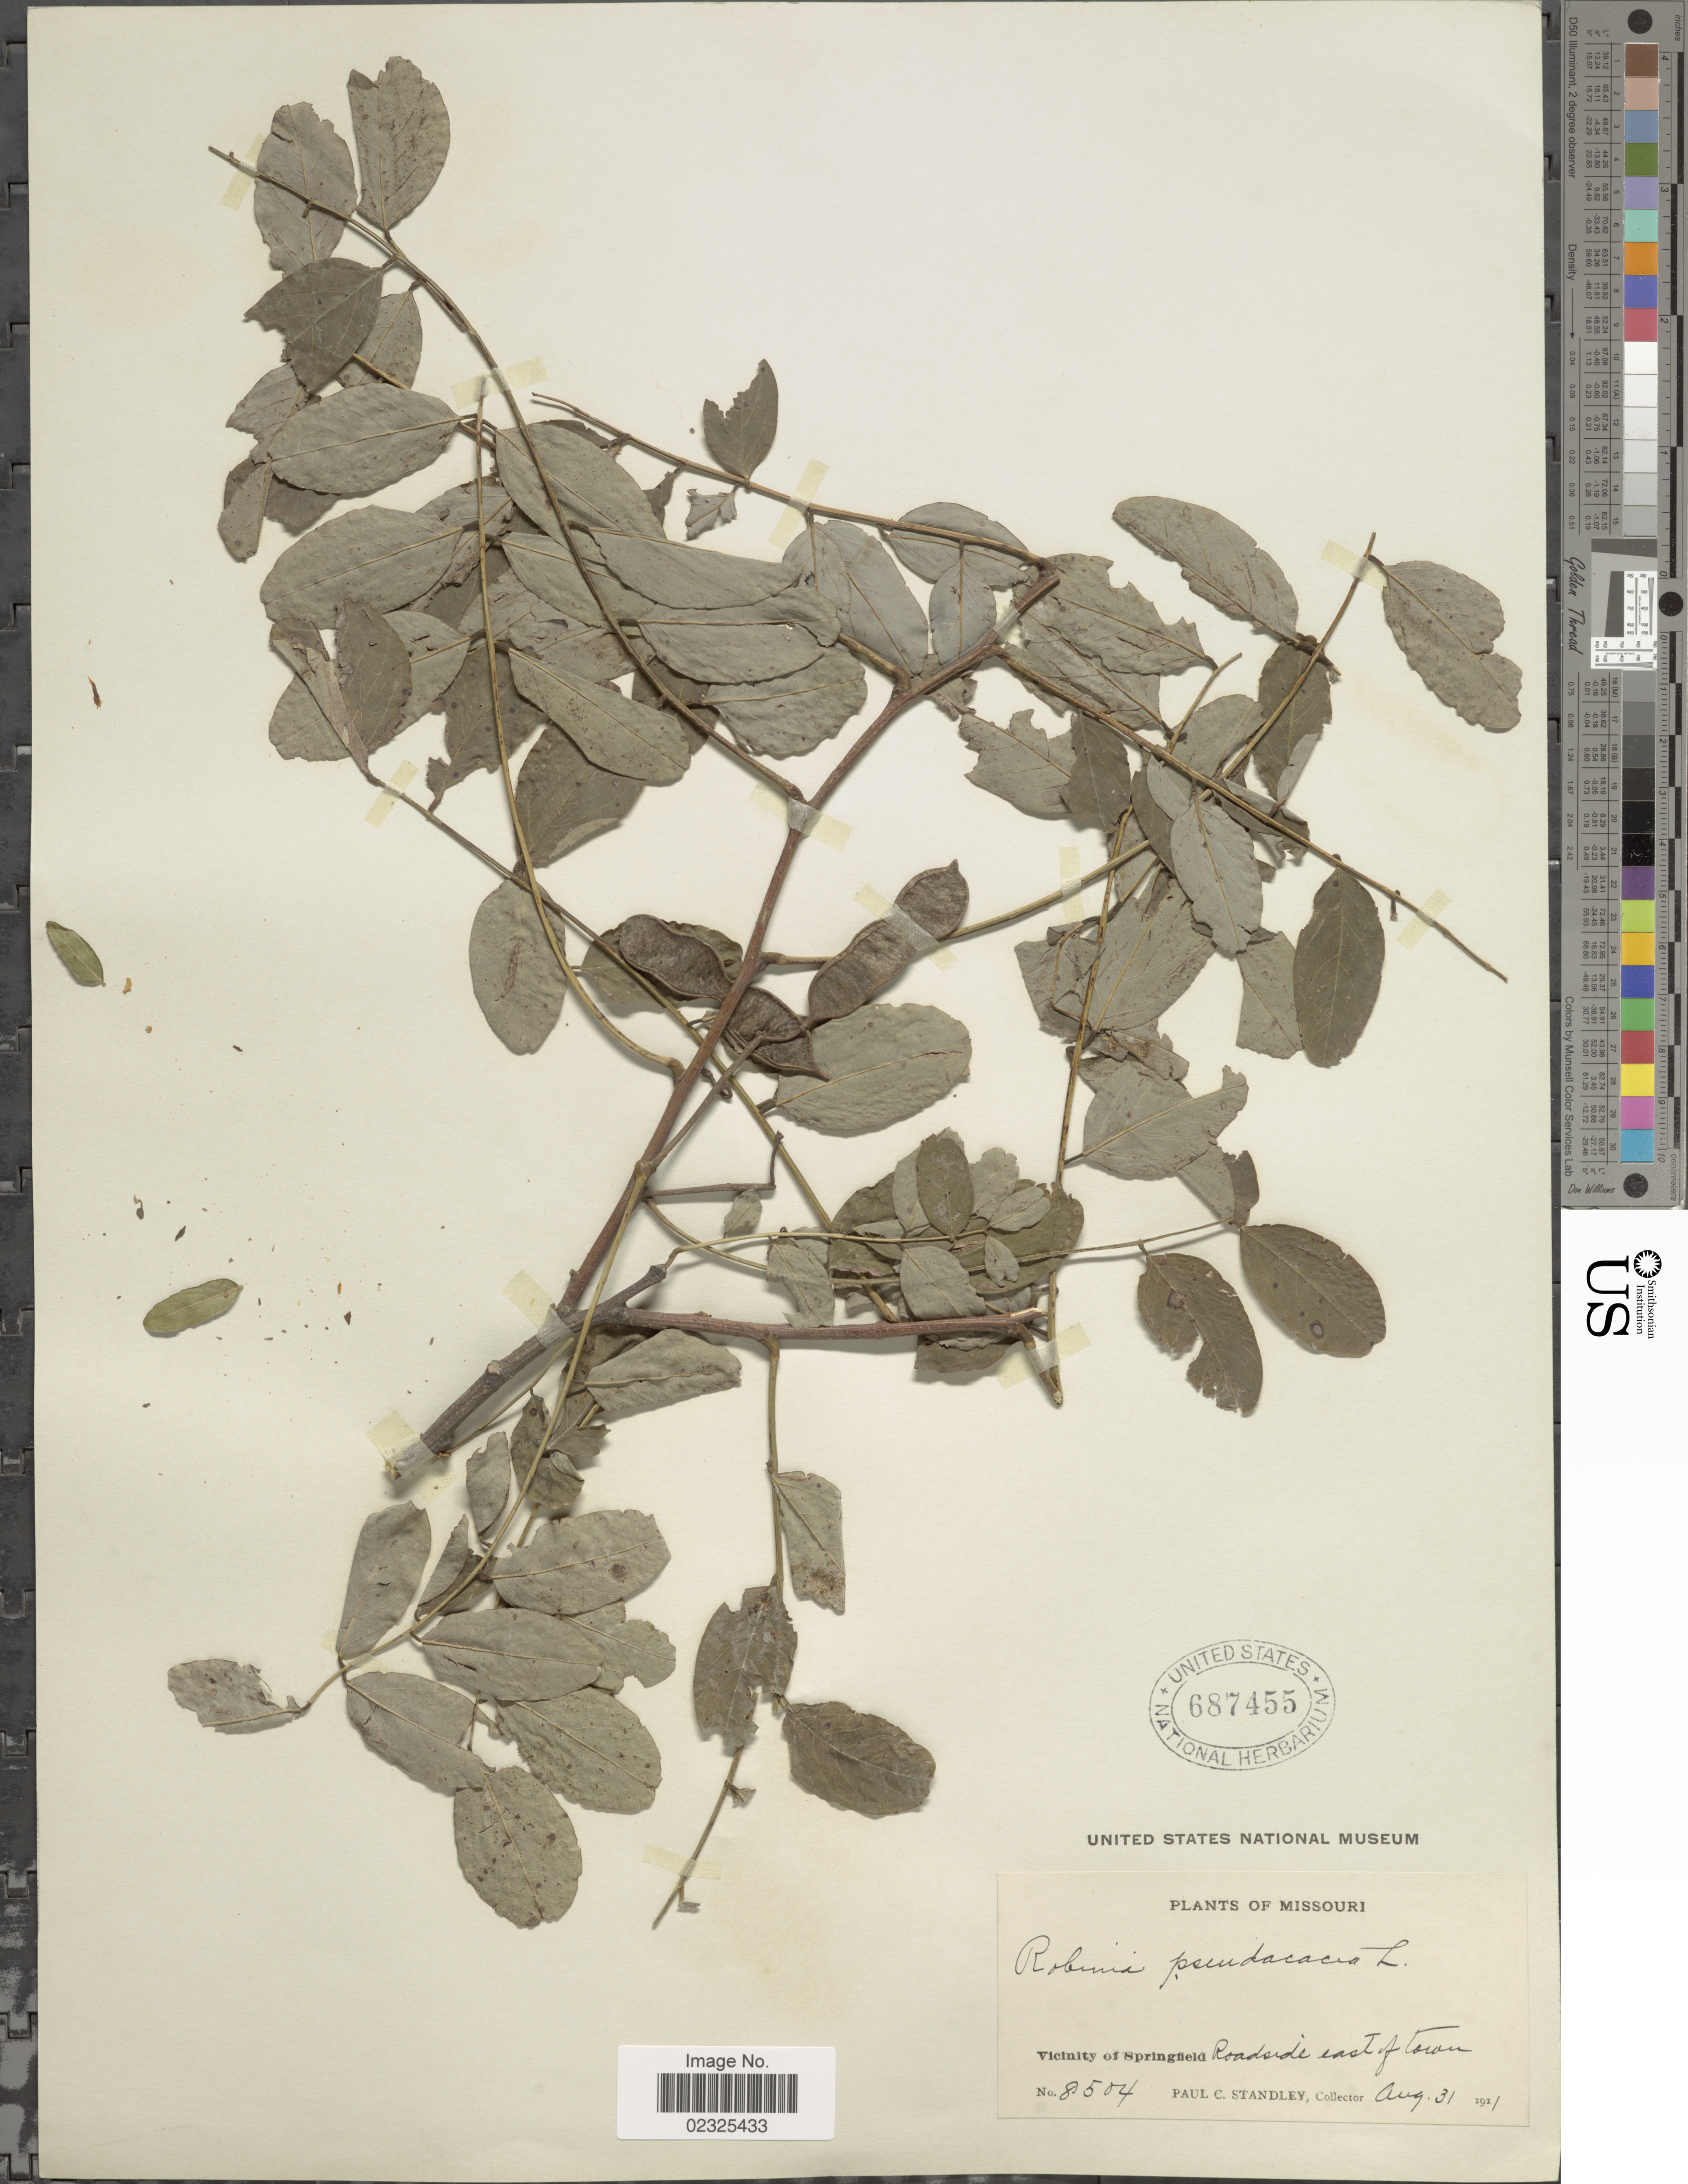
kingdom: Plantae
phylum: Tracheophyta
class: Magnoliopsida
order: Fabales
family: Fabaceae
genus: Robinia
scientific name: Robinia pseudoacacia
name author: L.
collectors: P. C. Standley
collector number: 8504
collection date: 1911-08-31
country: United States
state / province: Missouri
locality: Vicinity of Springfield, roadside east of town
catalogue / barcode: US 687455